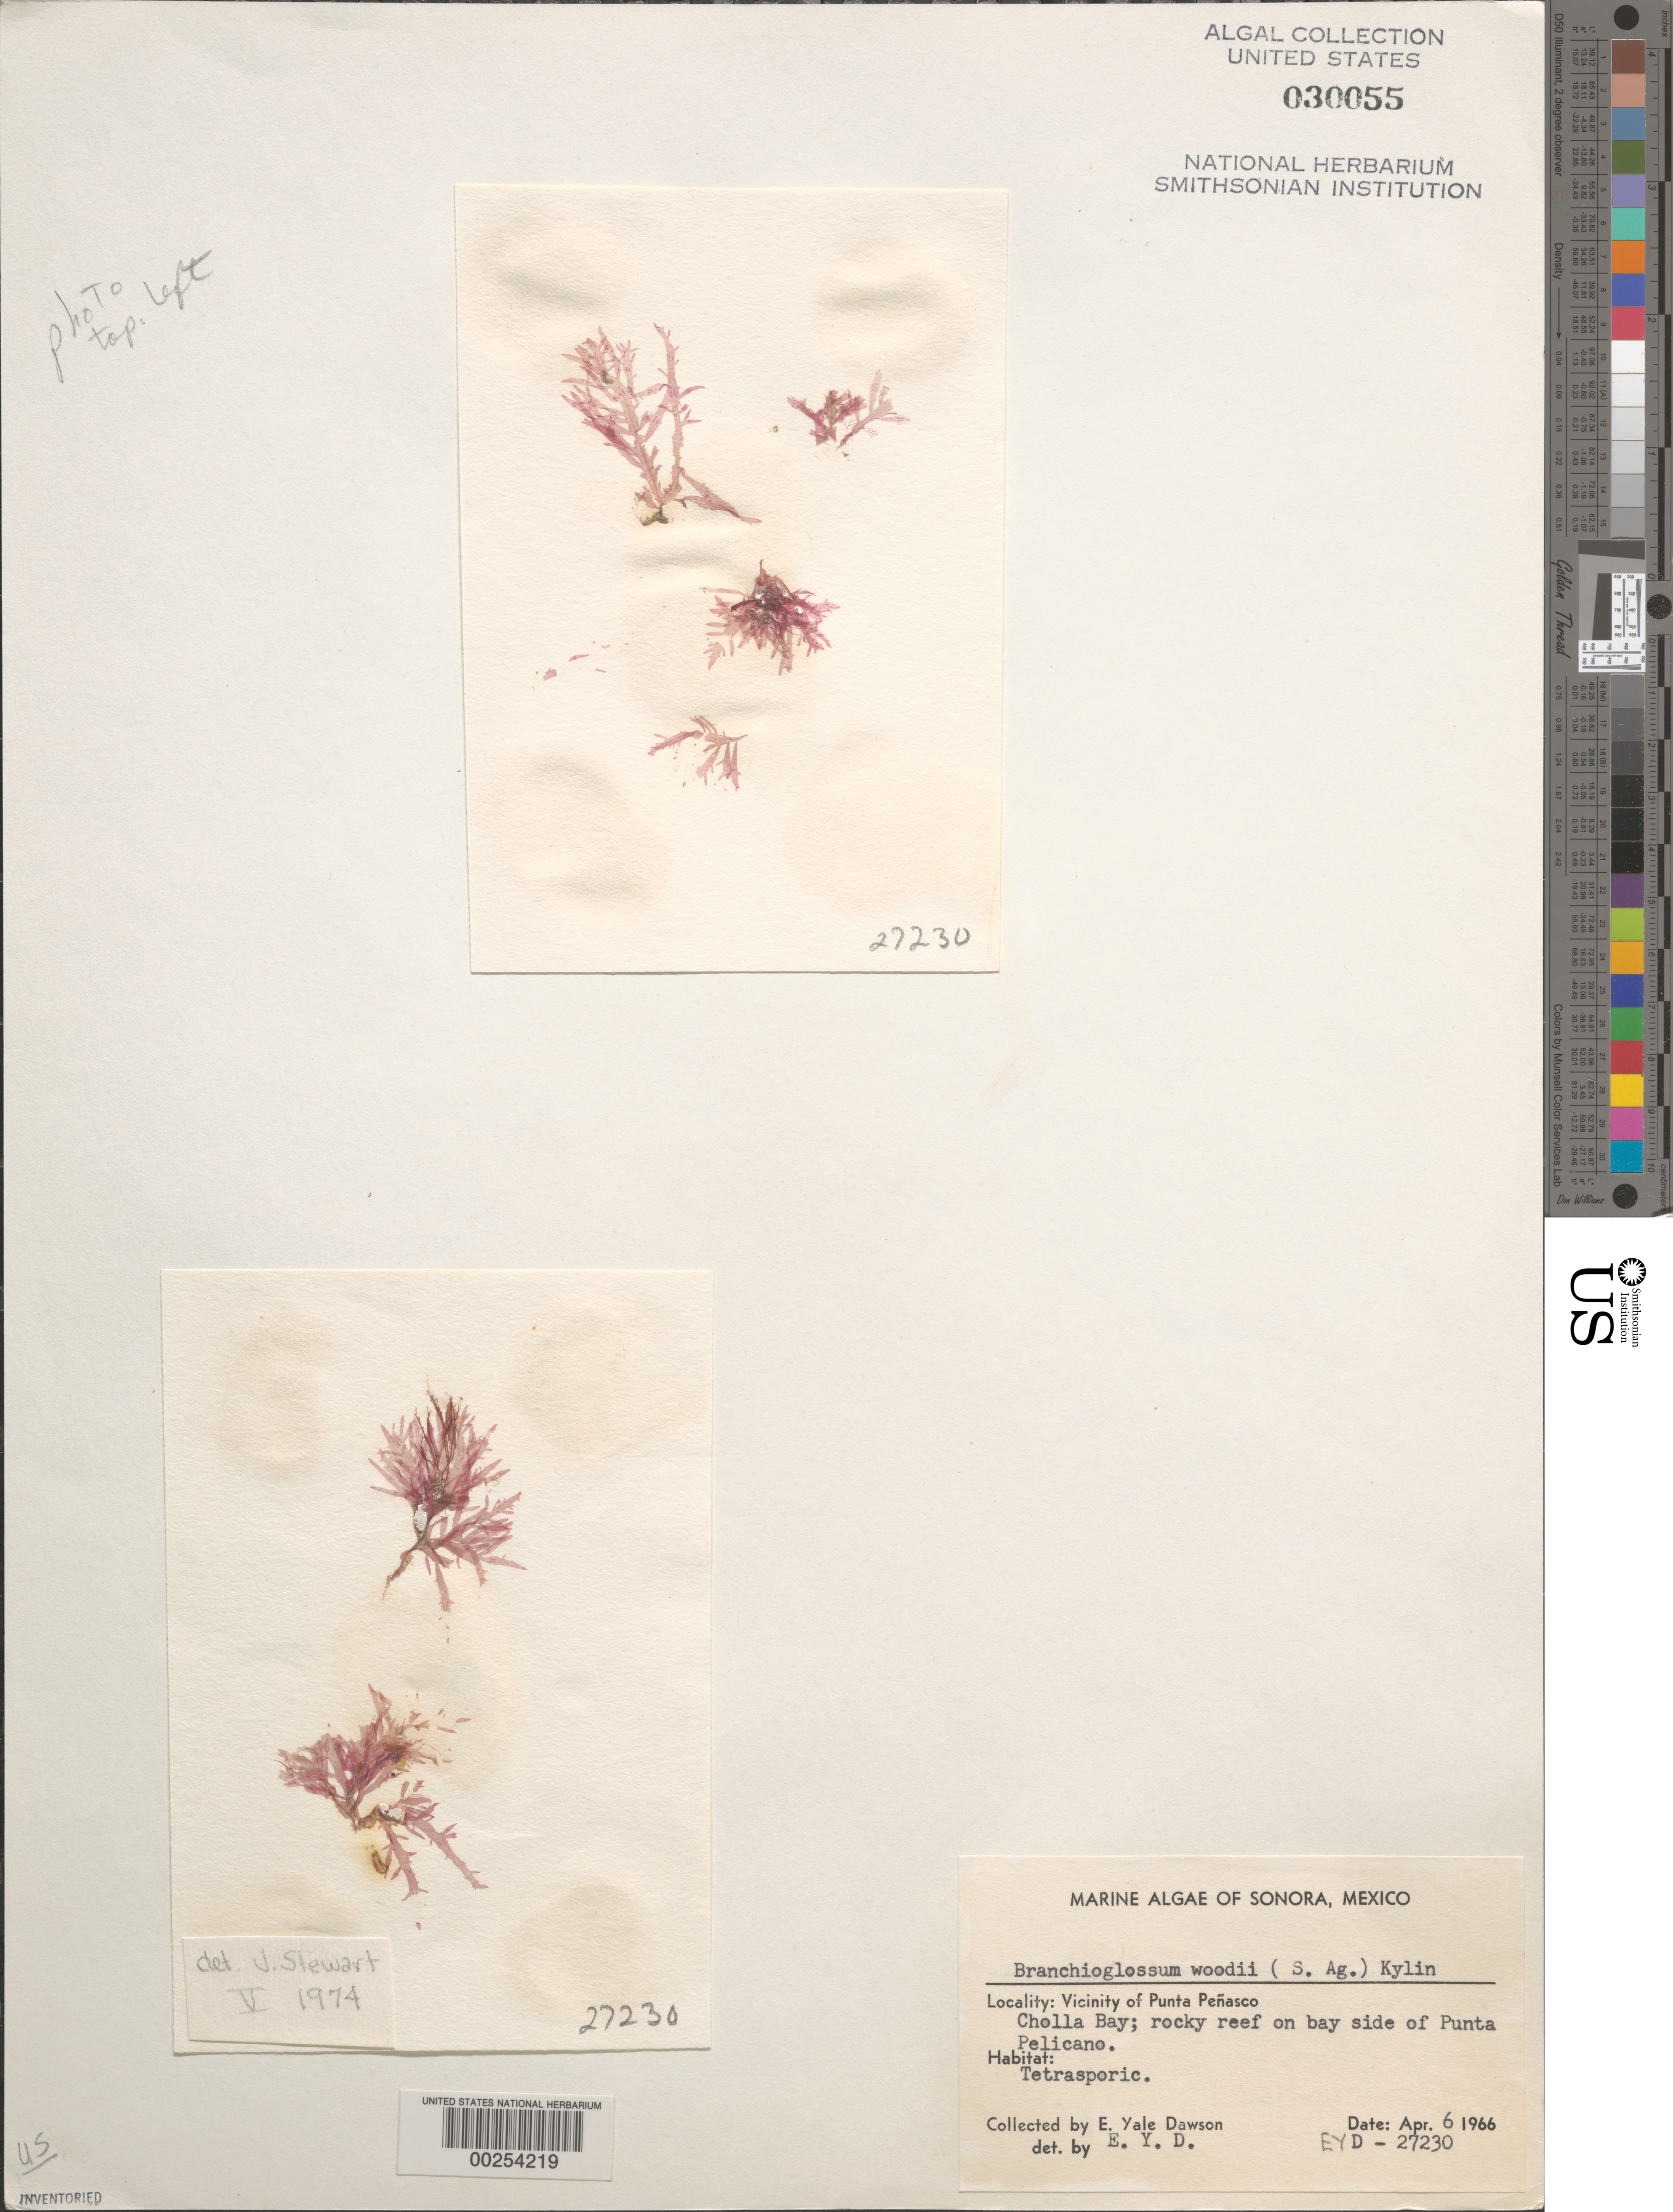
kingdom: Plantae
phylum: Rhodophyta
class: Florideophyceae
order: Ceramiales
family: Delesseriaceae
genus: Branchioglossum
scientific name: Branchioglossum bipinnatifidum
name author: (Mont.) M.J. Wynne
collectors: E. Y. Dawson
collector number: EYD 27230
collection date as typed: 06 Apr 1966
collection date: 1966-04-06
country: Mexico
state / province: Sonora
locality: Cholla Bay, Punta Pelicano, Punta Penasco area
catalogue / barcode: US 30055